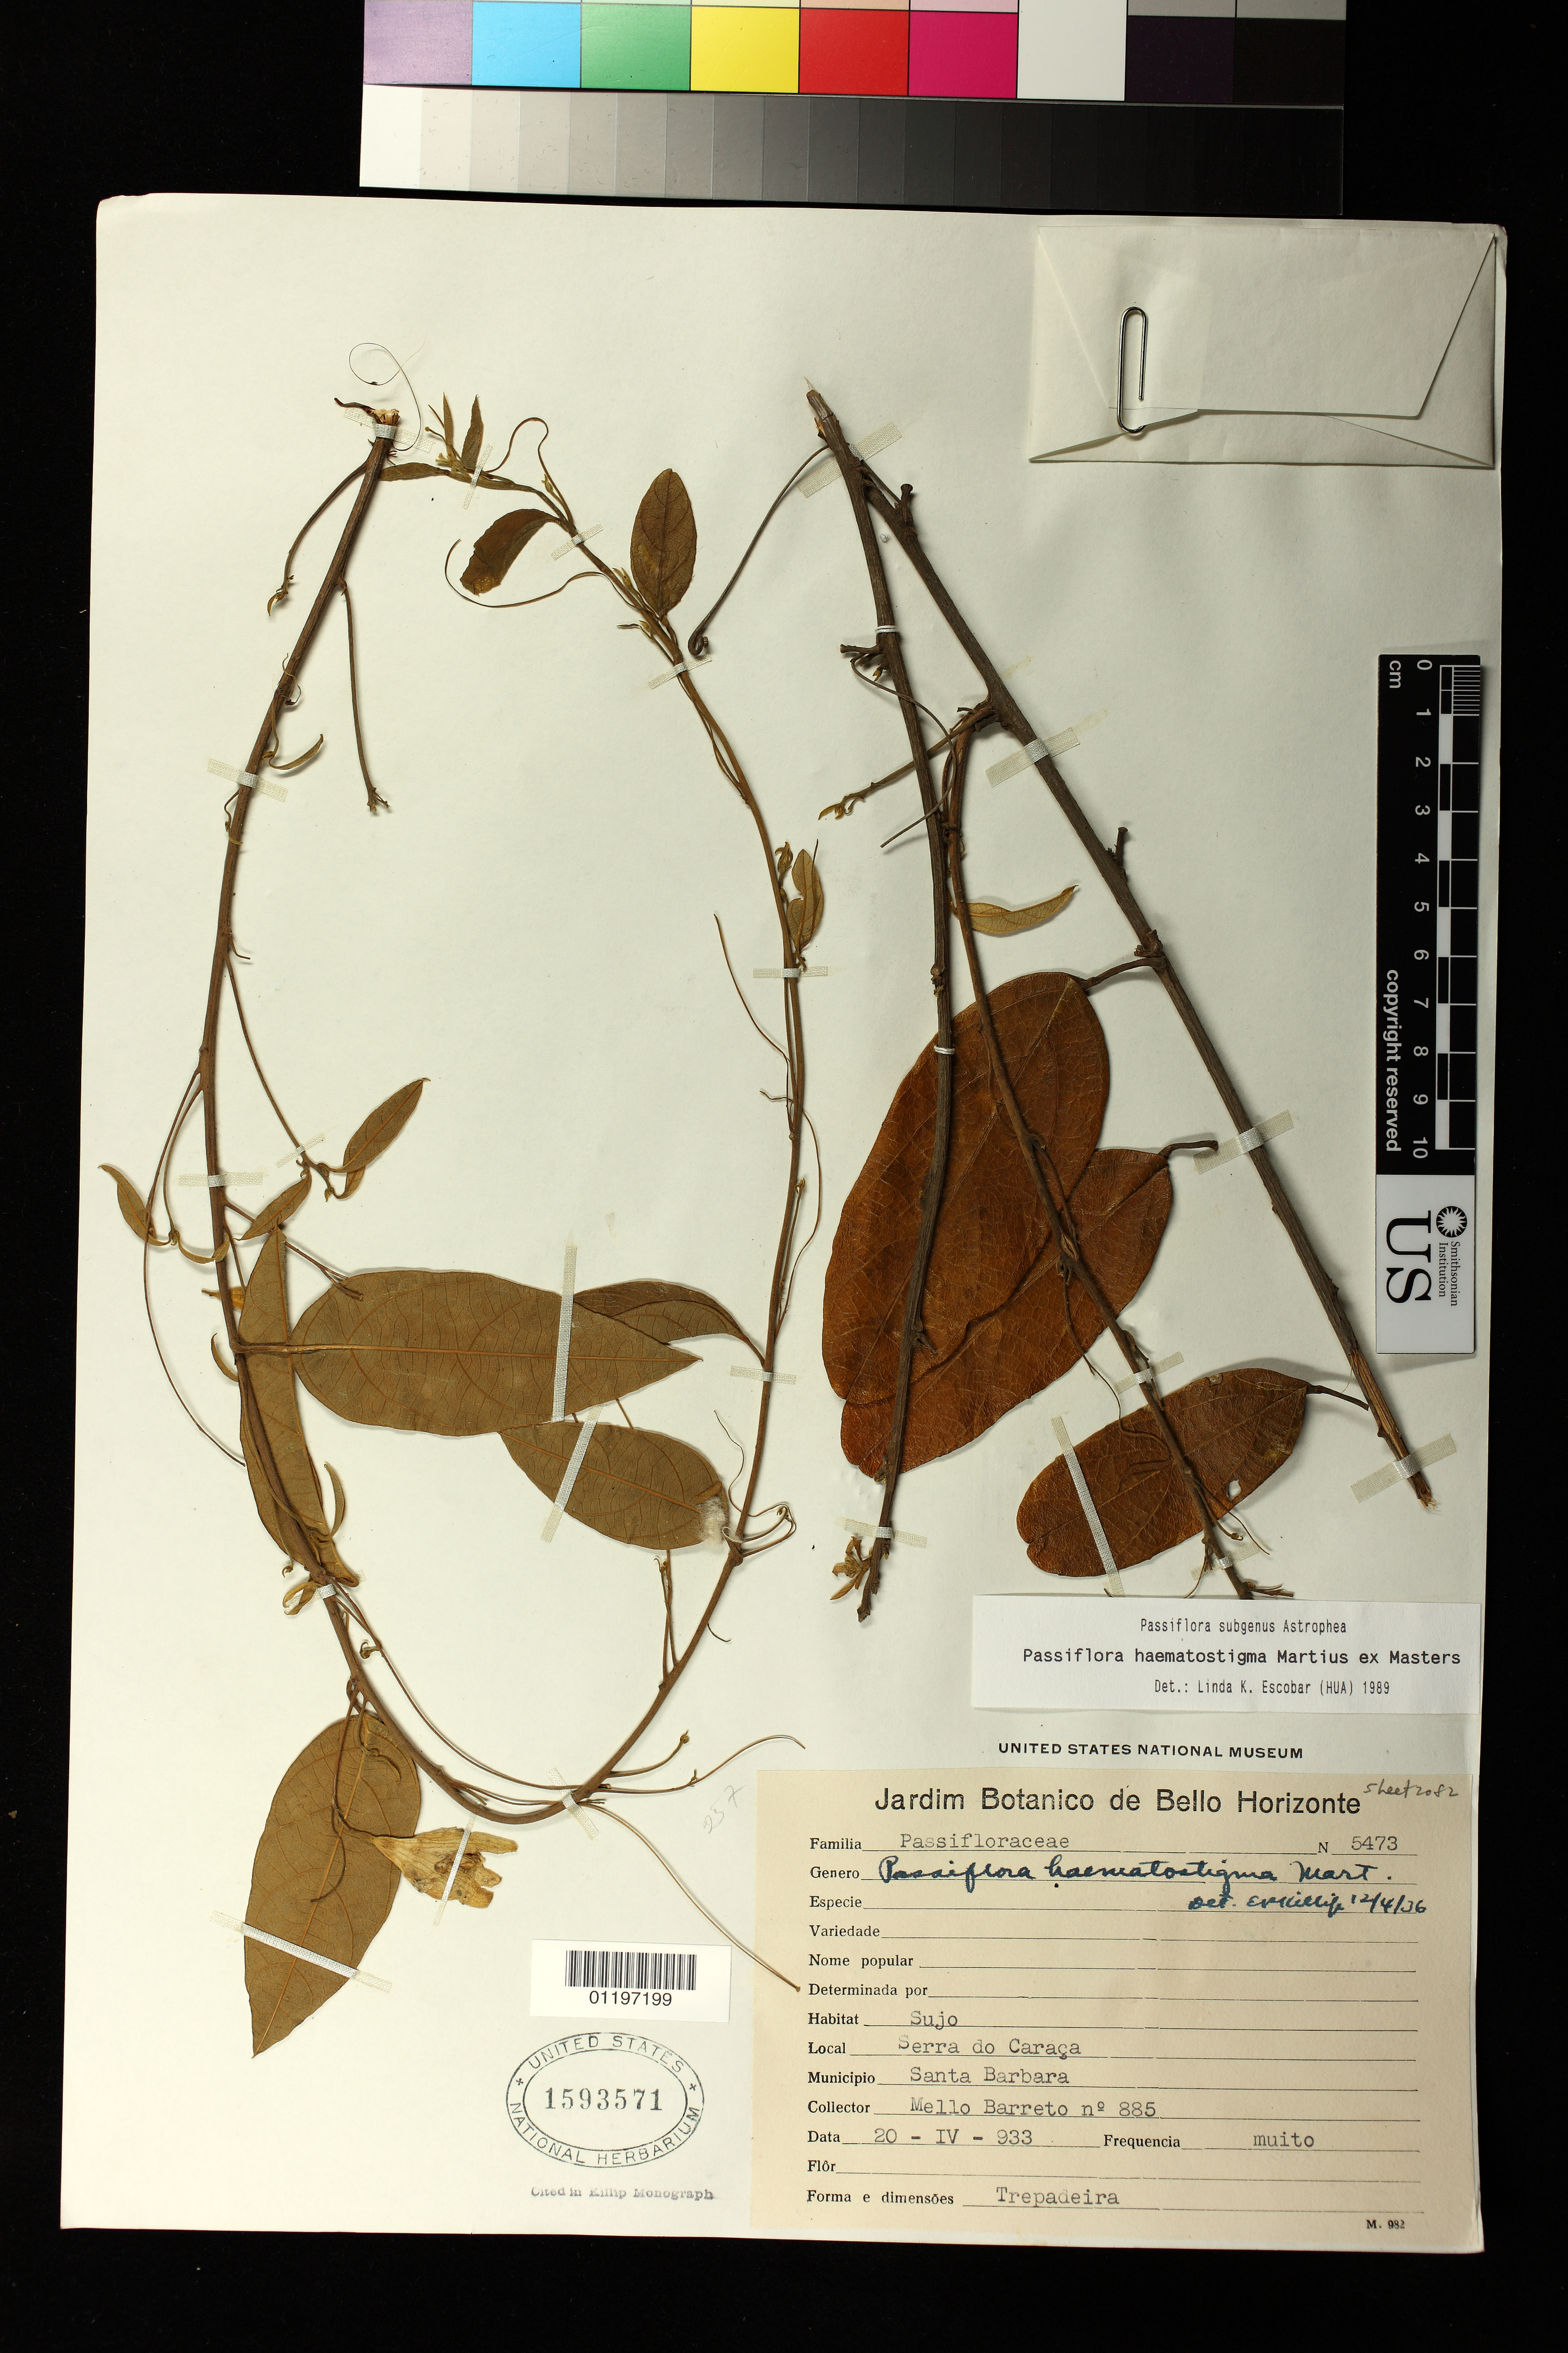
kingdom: Plantae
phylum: Tracheophyta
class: Magnoliopsida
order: Malpighiales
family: Passifloraceae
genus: Passiflora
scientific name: Passiflora haematostigma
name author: Mart. ex Mast.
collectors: M. Barreto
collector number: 5473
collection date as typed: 20 Apr 1933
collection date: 1933-04-20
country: Brazil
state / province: Minas Gerais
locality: Local: Serra do Caraça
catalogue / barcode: US 1593571